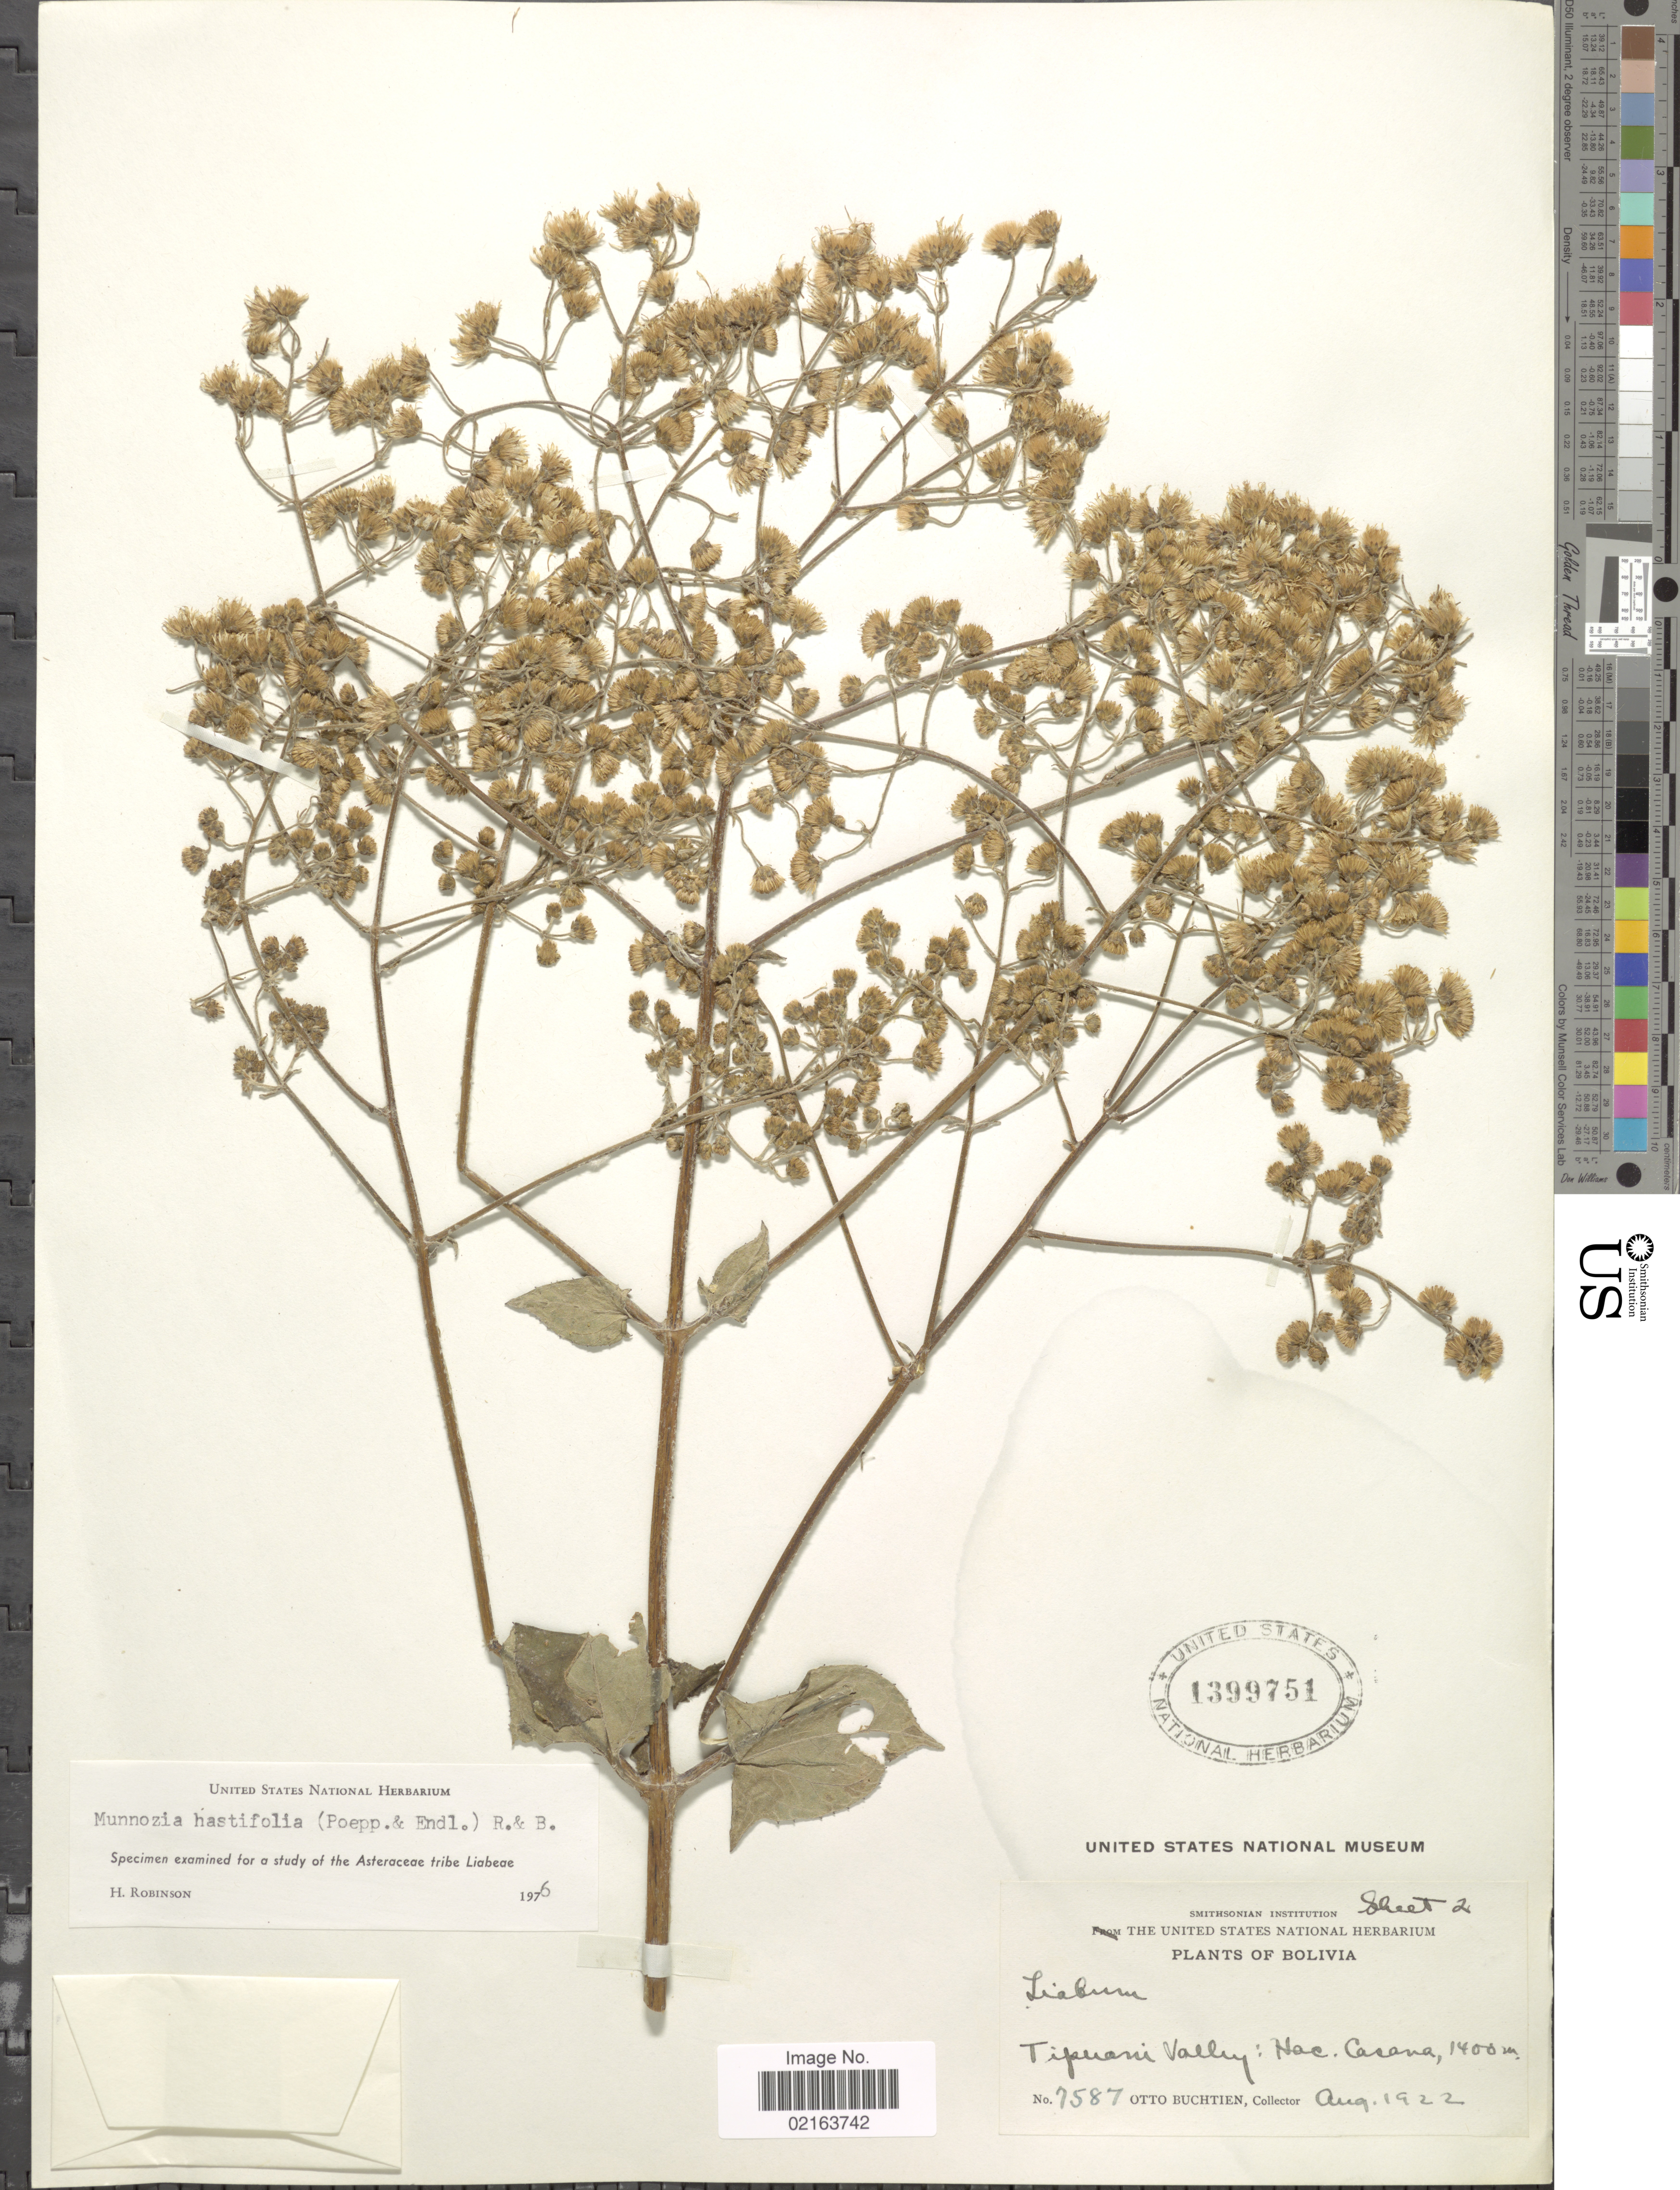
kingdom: Plantae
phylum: Tracheophyta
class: Magnoliopsida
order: Asterales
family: Asteraceae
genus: Munnozia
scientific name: Munnozia hastifolia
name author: (Poepp.) H. Rob. & Brettell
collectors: O. Buchtien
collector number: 7587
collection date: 1922-08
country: Bolivia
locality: Tipuani Valley, Hac. Casana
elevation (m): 1400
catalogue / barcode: US 1399751